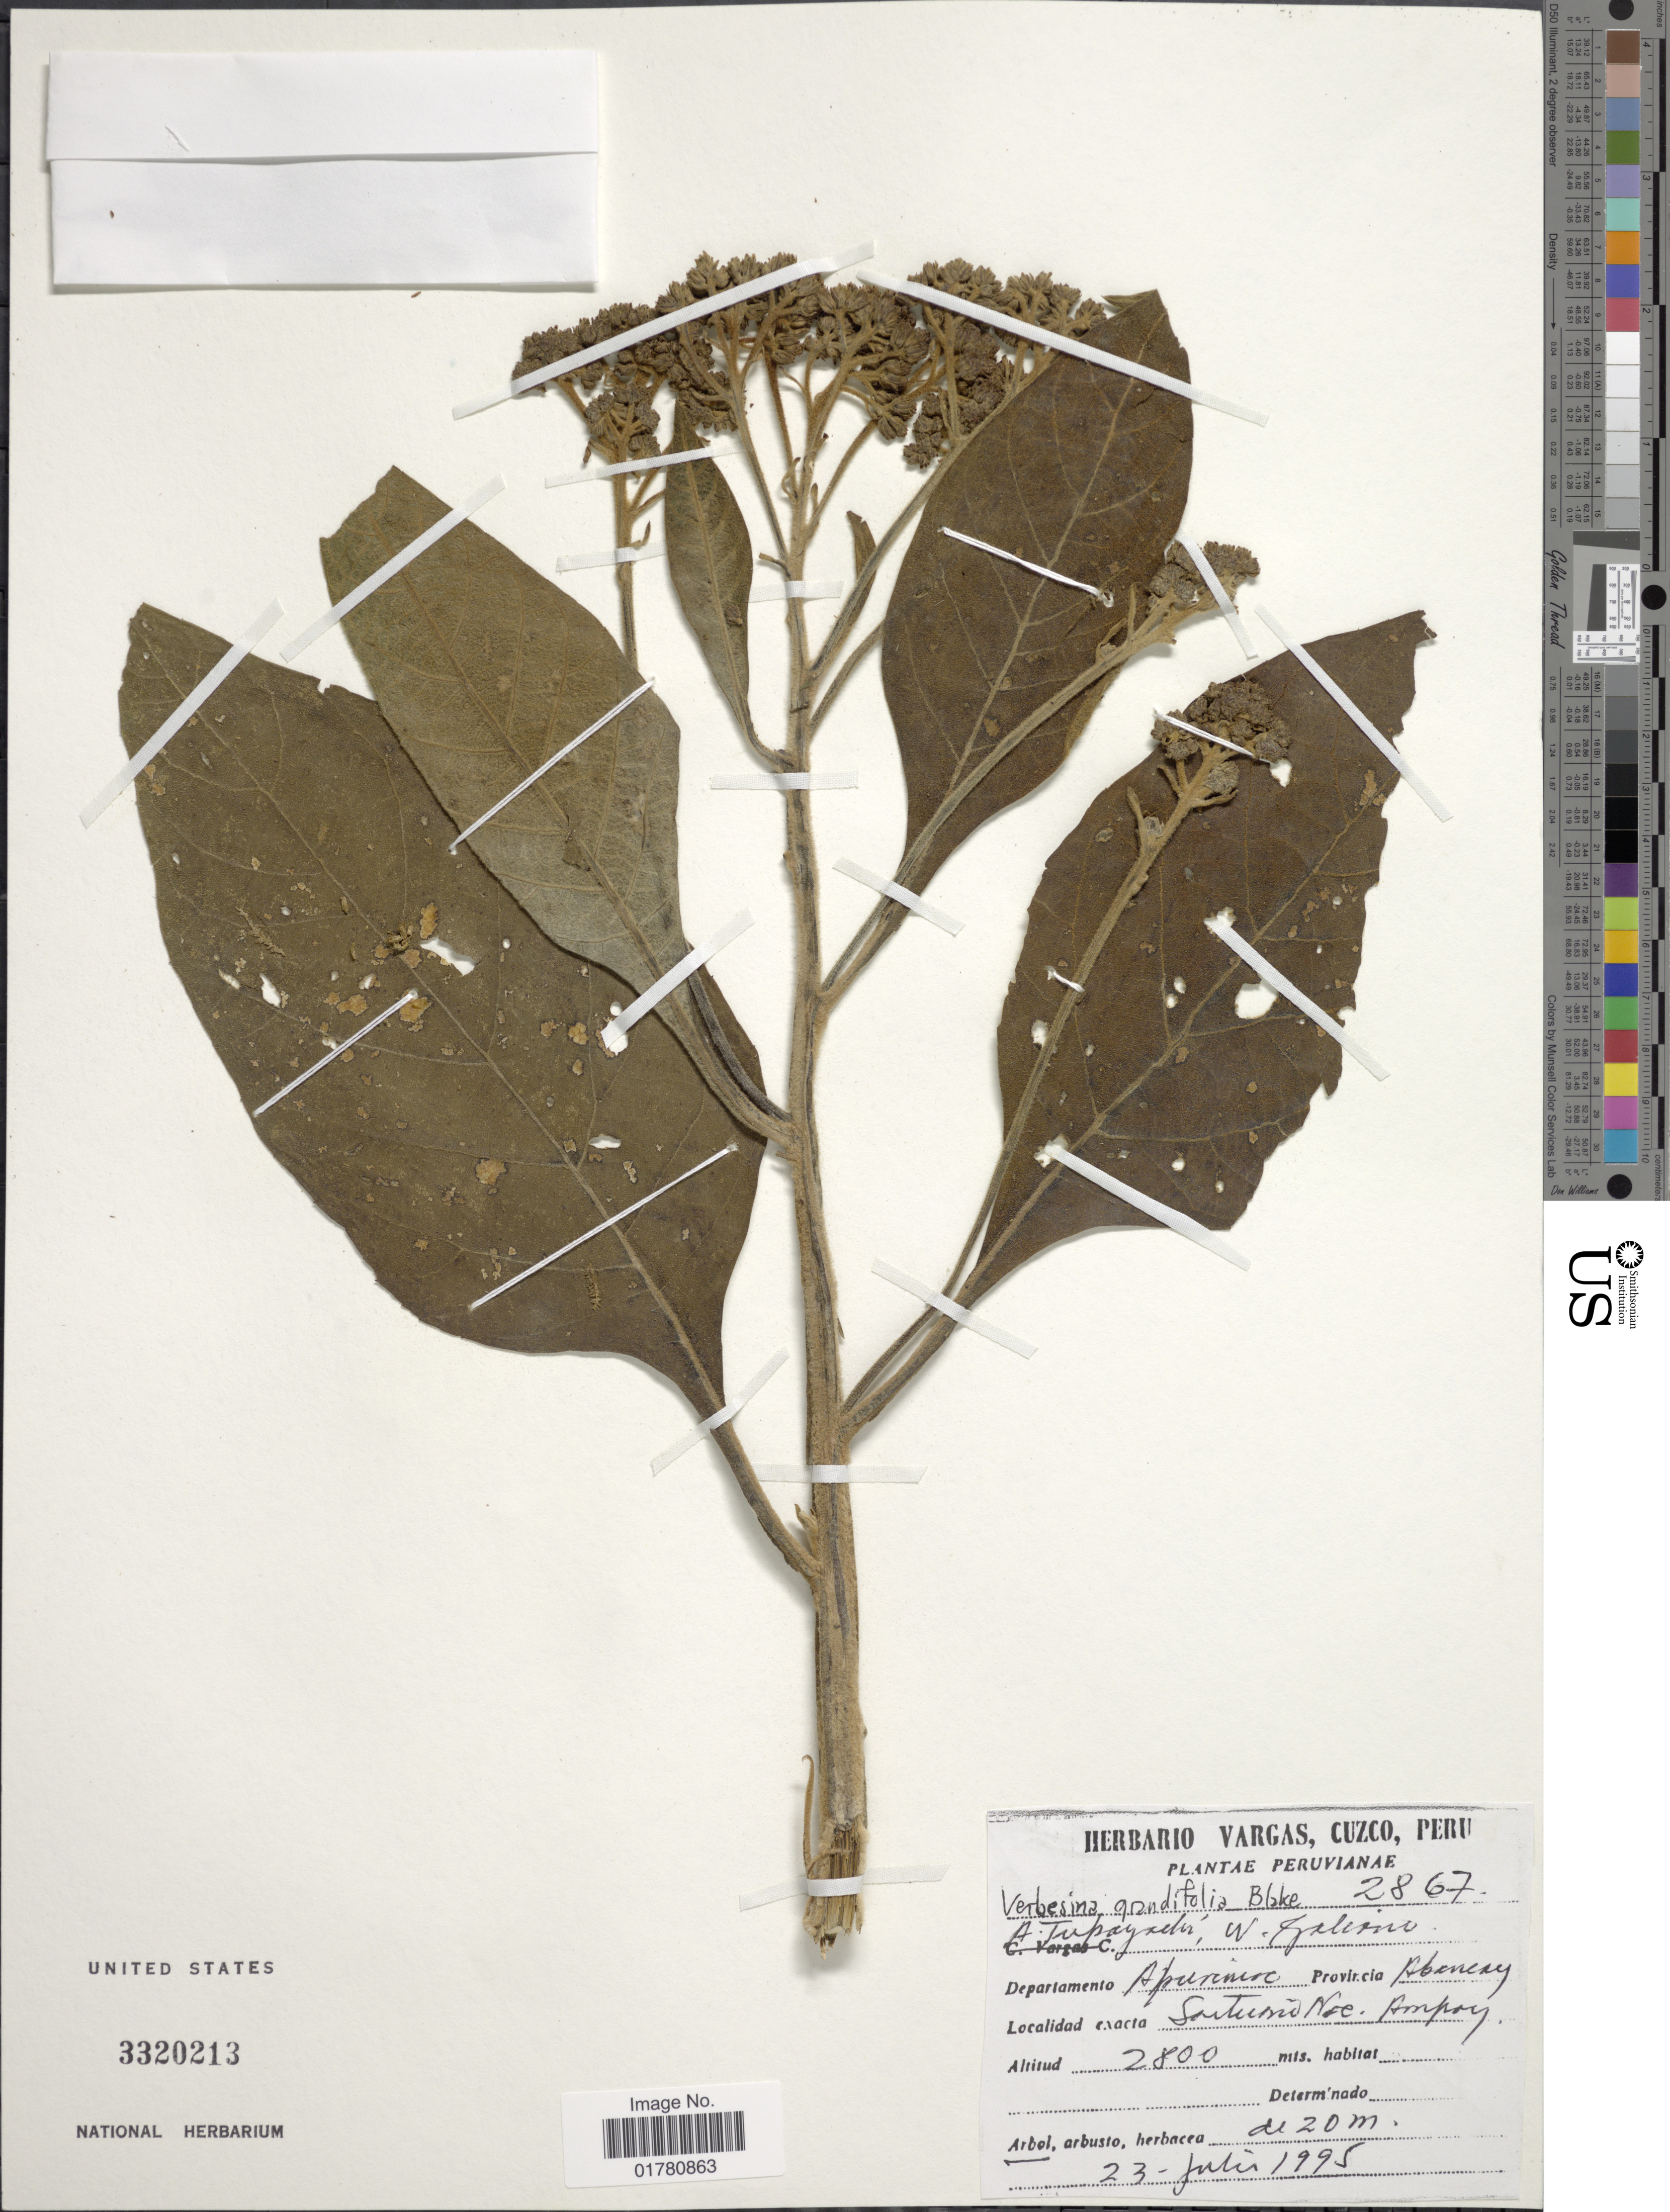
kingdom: Plantae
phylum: Tracheophyta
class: Magnoliopsida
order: Asterales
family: Asteraceae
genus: Verbesina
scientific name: Verbesina grandifolia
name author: S.F. Blake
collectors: A. Tupayachi H. & M. Galeano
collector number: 2867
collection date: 1995-07-23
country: Peru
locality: Santuario Nac. Ampay, Provincia Abancay, Departamento Apurimac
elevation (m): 2800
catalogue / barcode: US 3320213